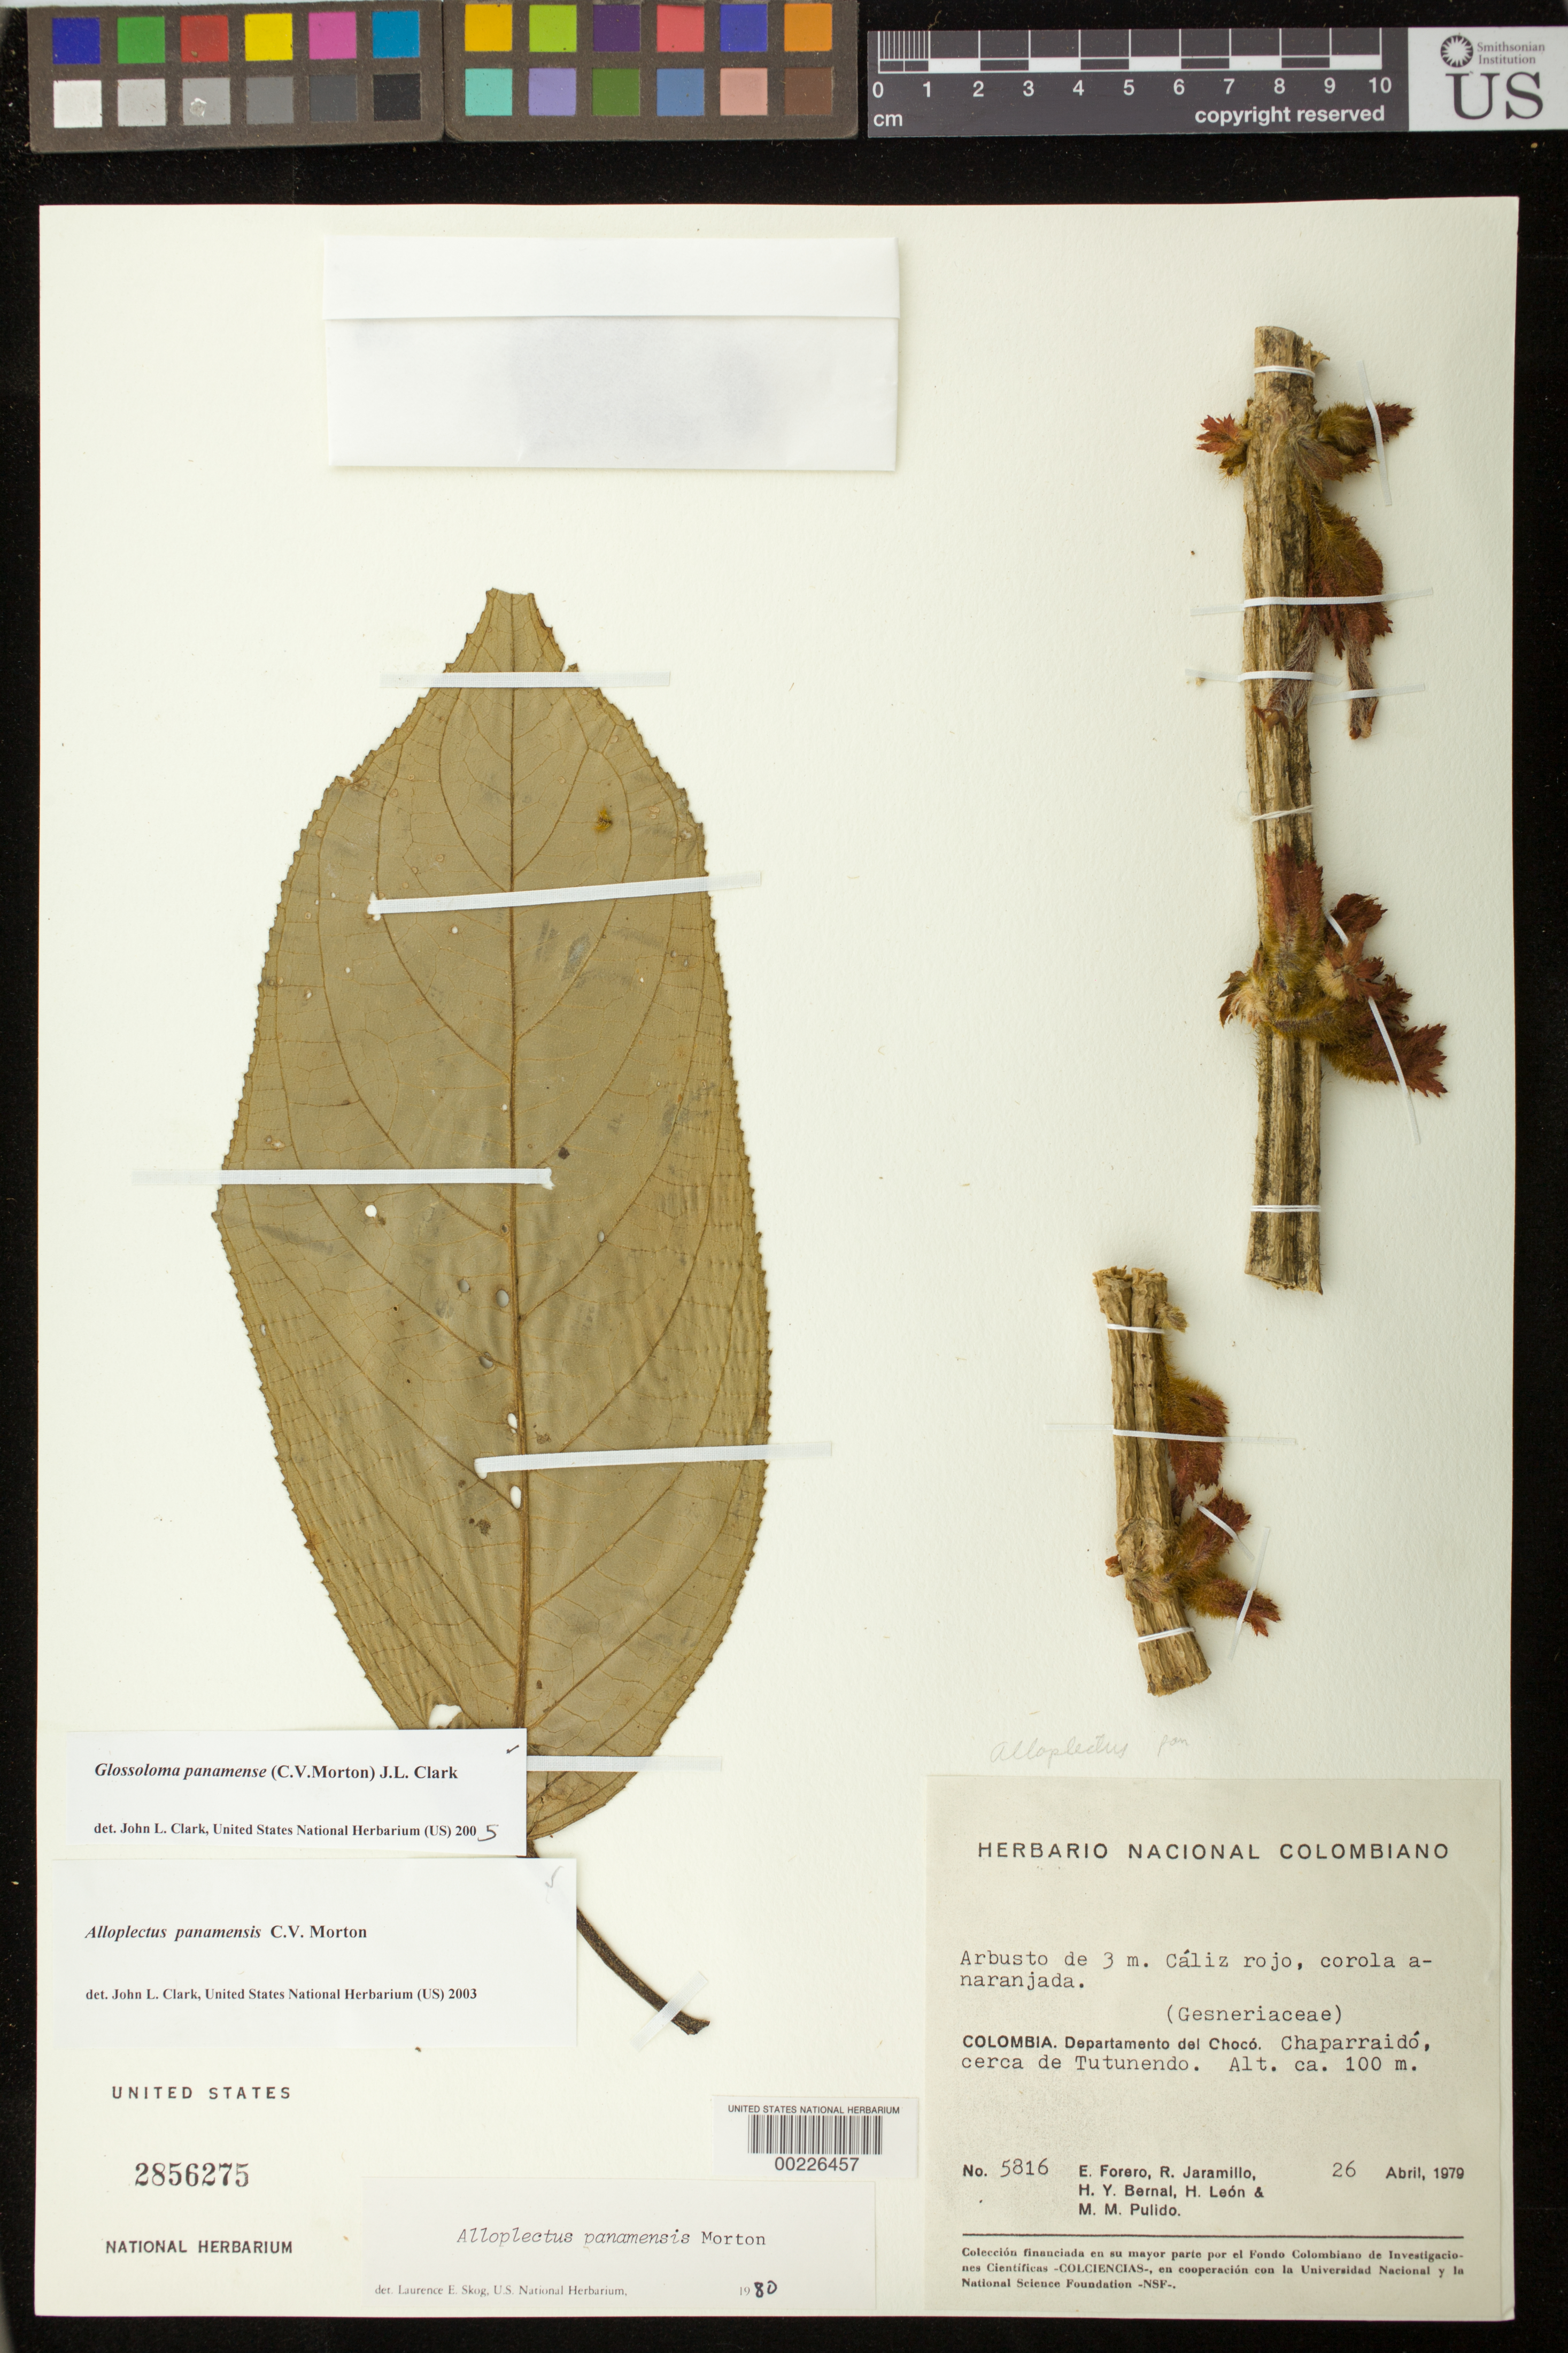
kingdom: Plantae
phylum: Tracheophyta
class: Magnoliopsida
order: Lamiales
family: Gesneriaceae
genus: Glossoloma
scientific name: Glossoloma panamense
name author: (C.V. Morton) J.L. Clark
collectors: E. Forero, R. Jaramillo M., H. Y. Bernal & et al.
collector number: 5816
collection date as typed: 26 Apr 1979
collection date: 1979-04-26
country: Colombia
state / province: Chocó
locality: Chaparraido, near Tutunendo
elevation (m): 100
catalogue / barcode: US 2856275